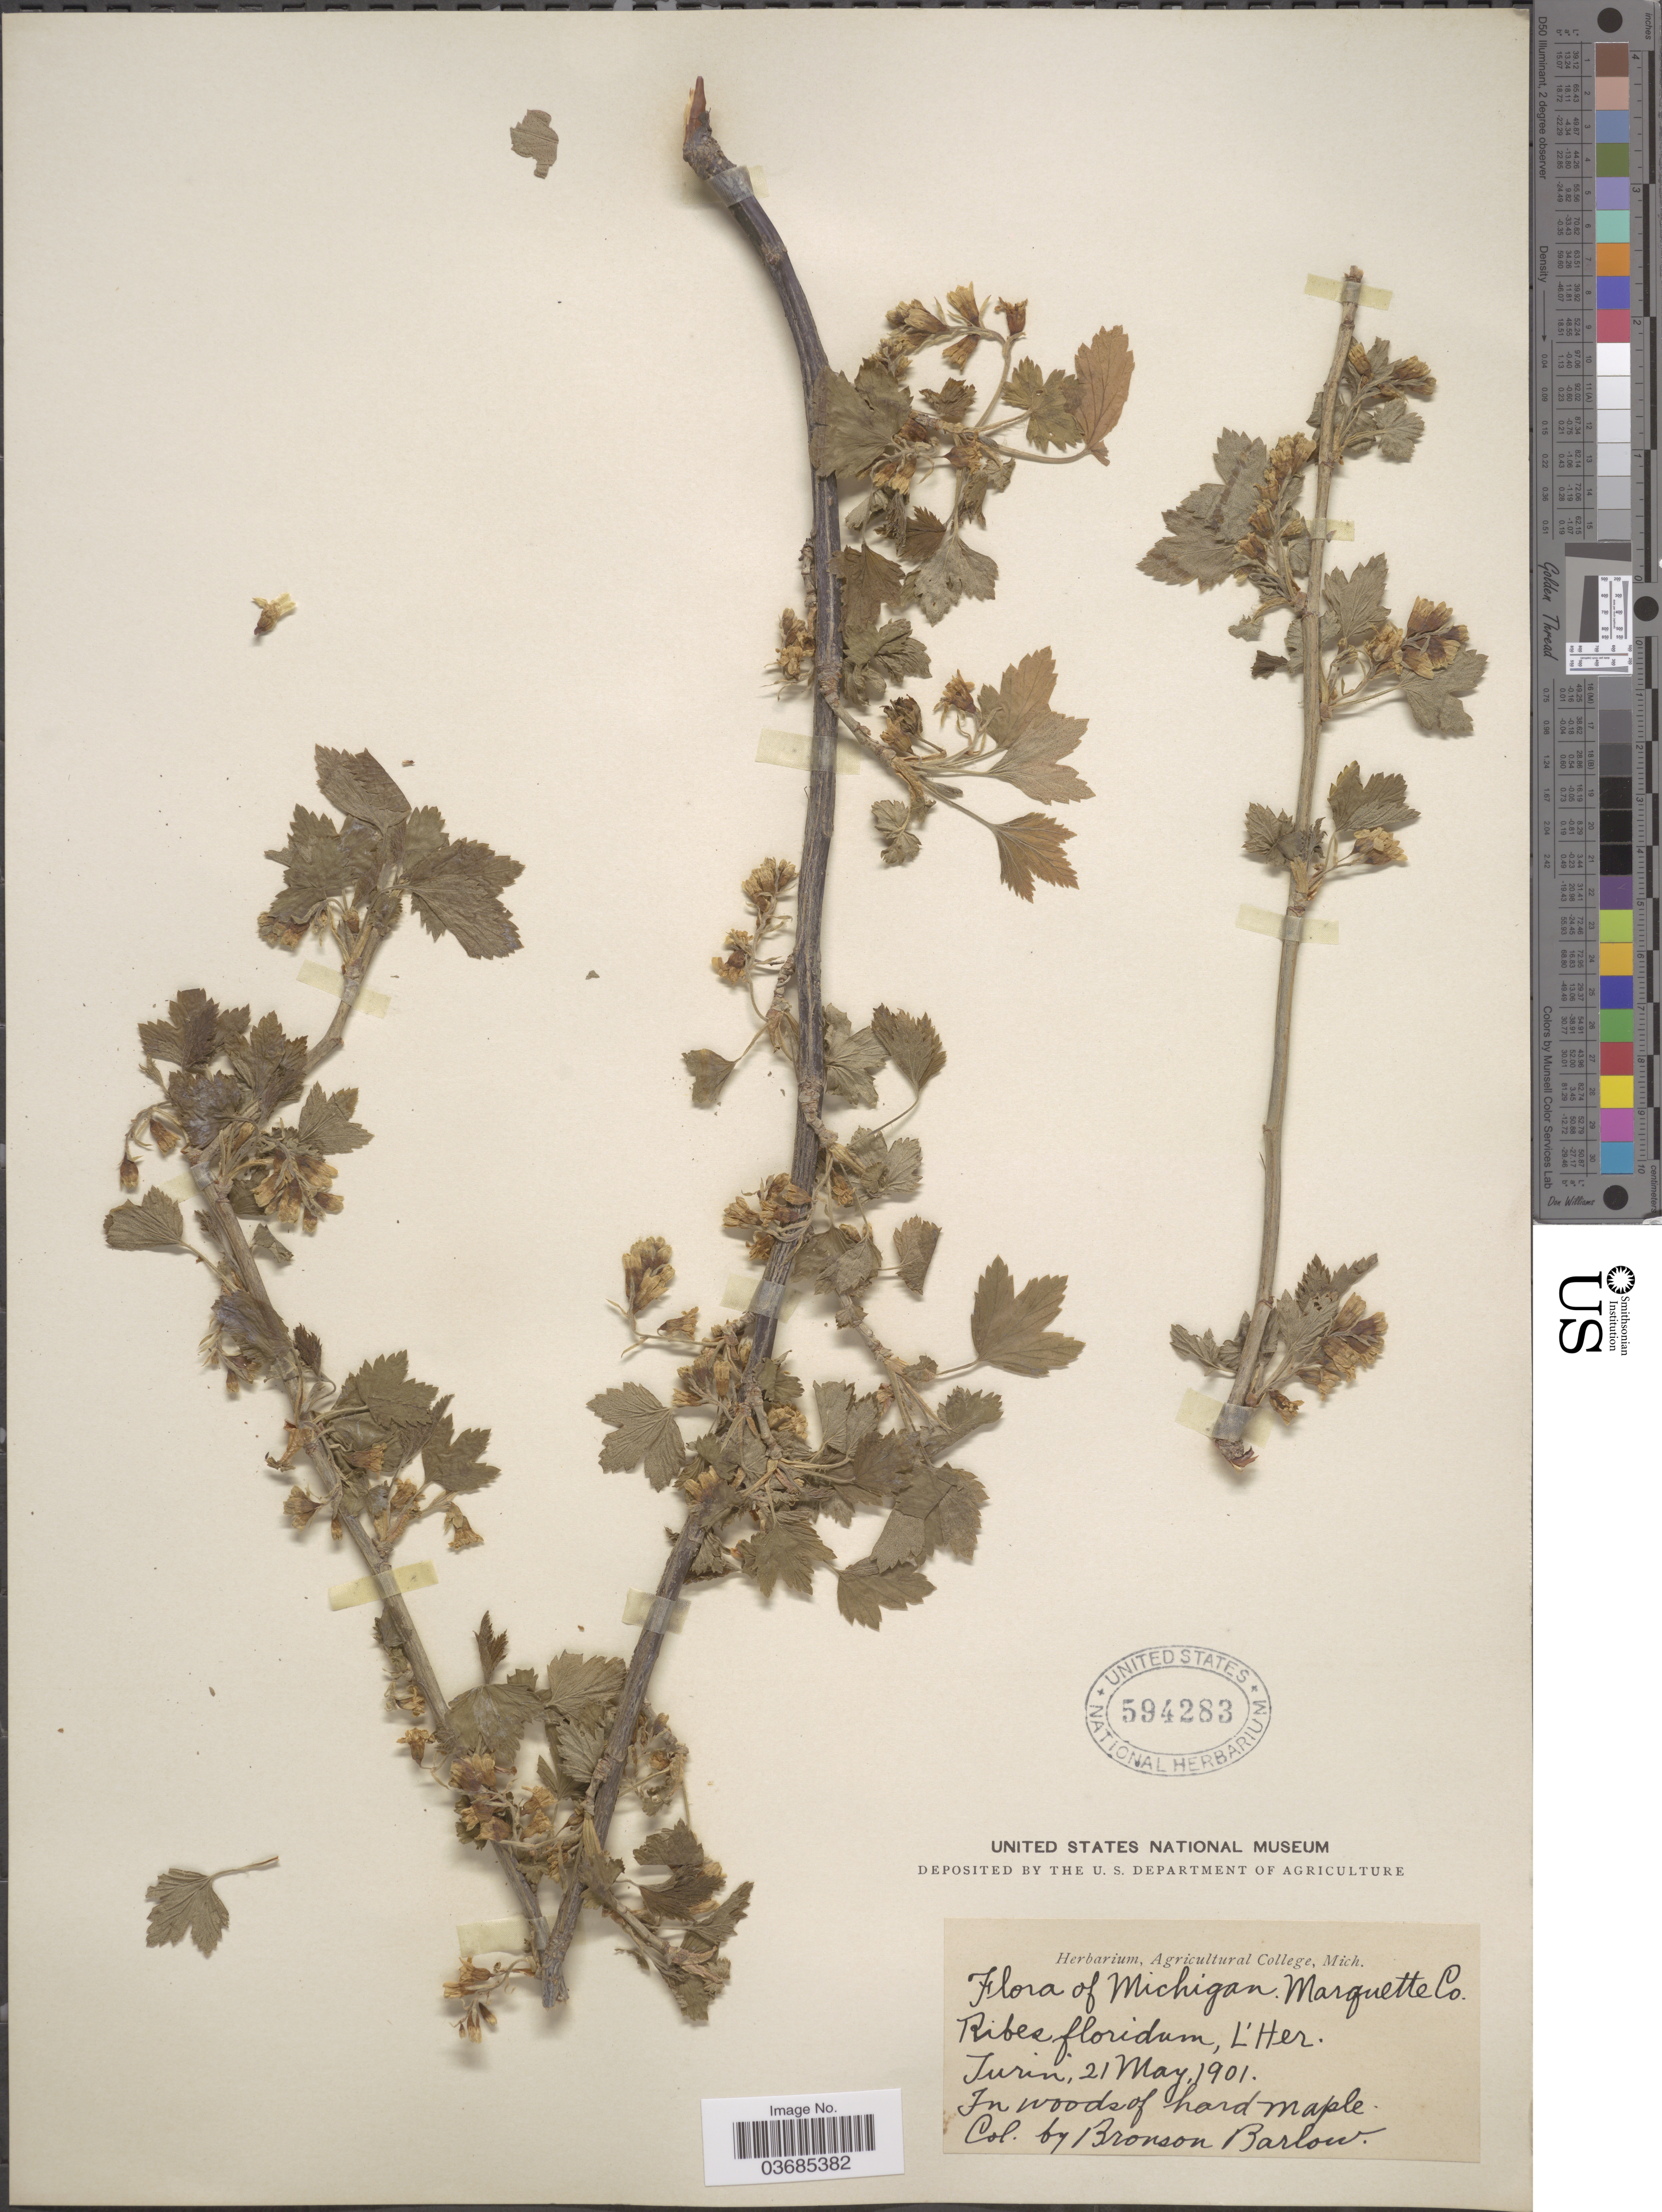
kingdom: Plantae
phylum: Tracheophyta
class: Magnoliopsida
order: Saxifragales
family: Grossulariaceae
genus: Ribes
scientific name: Ribes americanum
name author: Mill.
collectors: Barlow, B.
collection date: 1901-05-21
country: United States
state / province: Michigan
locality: Turin. In woods of hard maple.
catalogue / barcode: US 594283